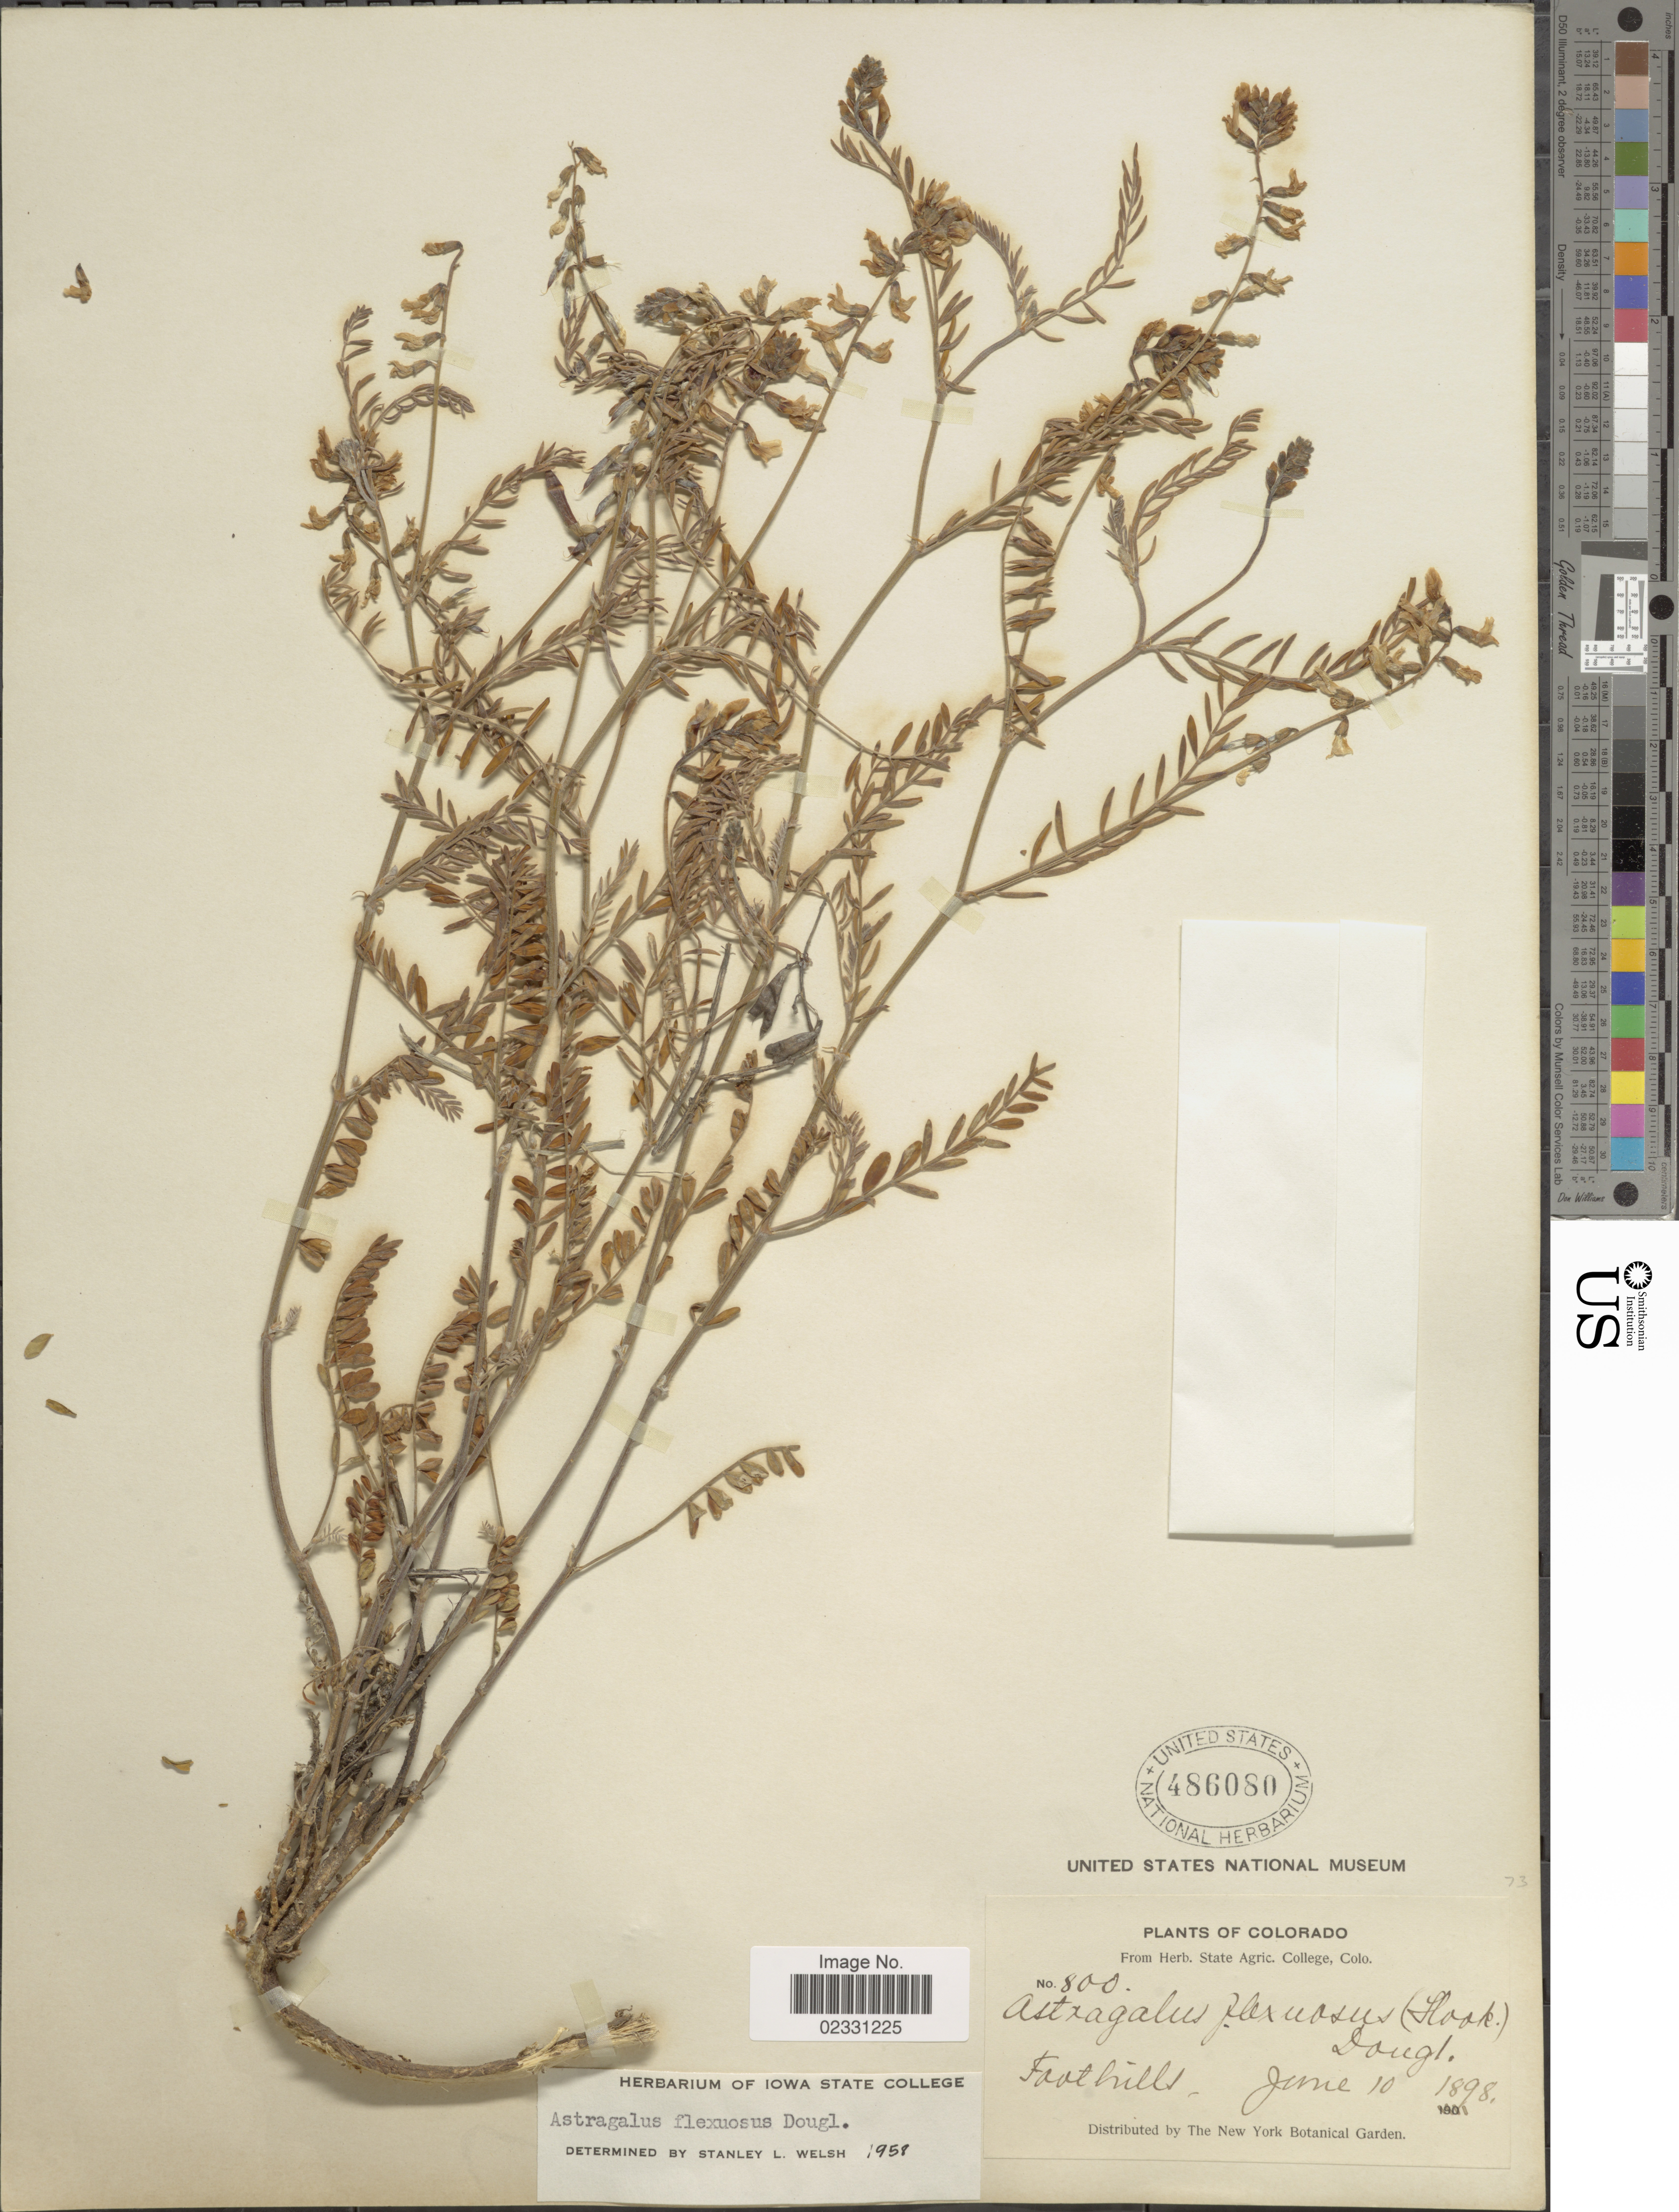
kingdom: Plantae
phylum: Tracheophyta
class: Magnoliopsida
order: Fabales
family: Fabaceae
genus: Astragalus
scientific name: Astragalus flexuosus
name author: (Hook.) Douglas ex G. Don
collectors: ex herb. State Agric. College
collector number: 800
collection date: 1898-06-10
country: United States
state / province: Colorado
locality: Foothills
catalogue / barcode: US 486080